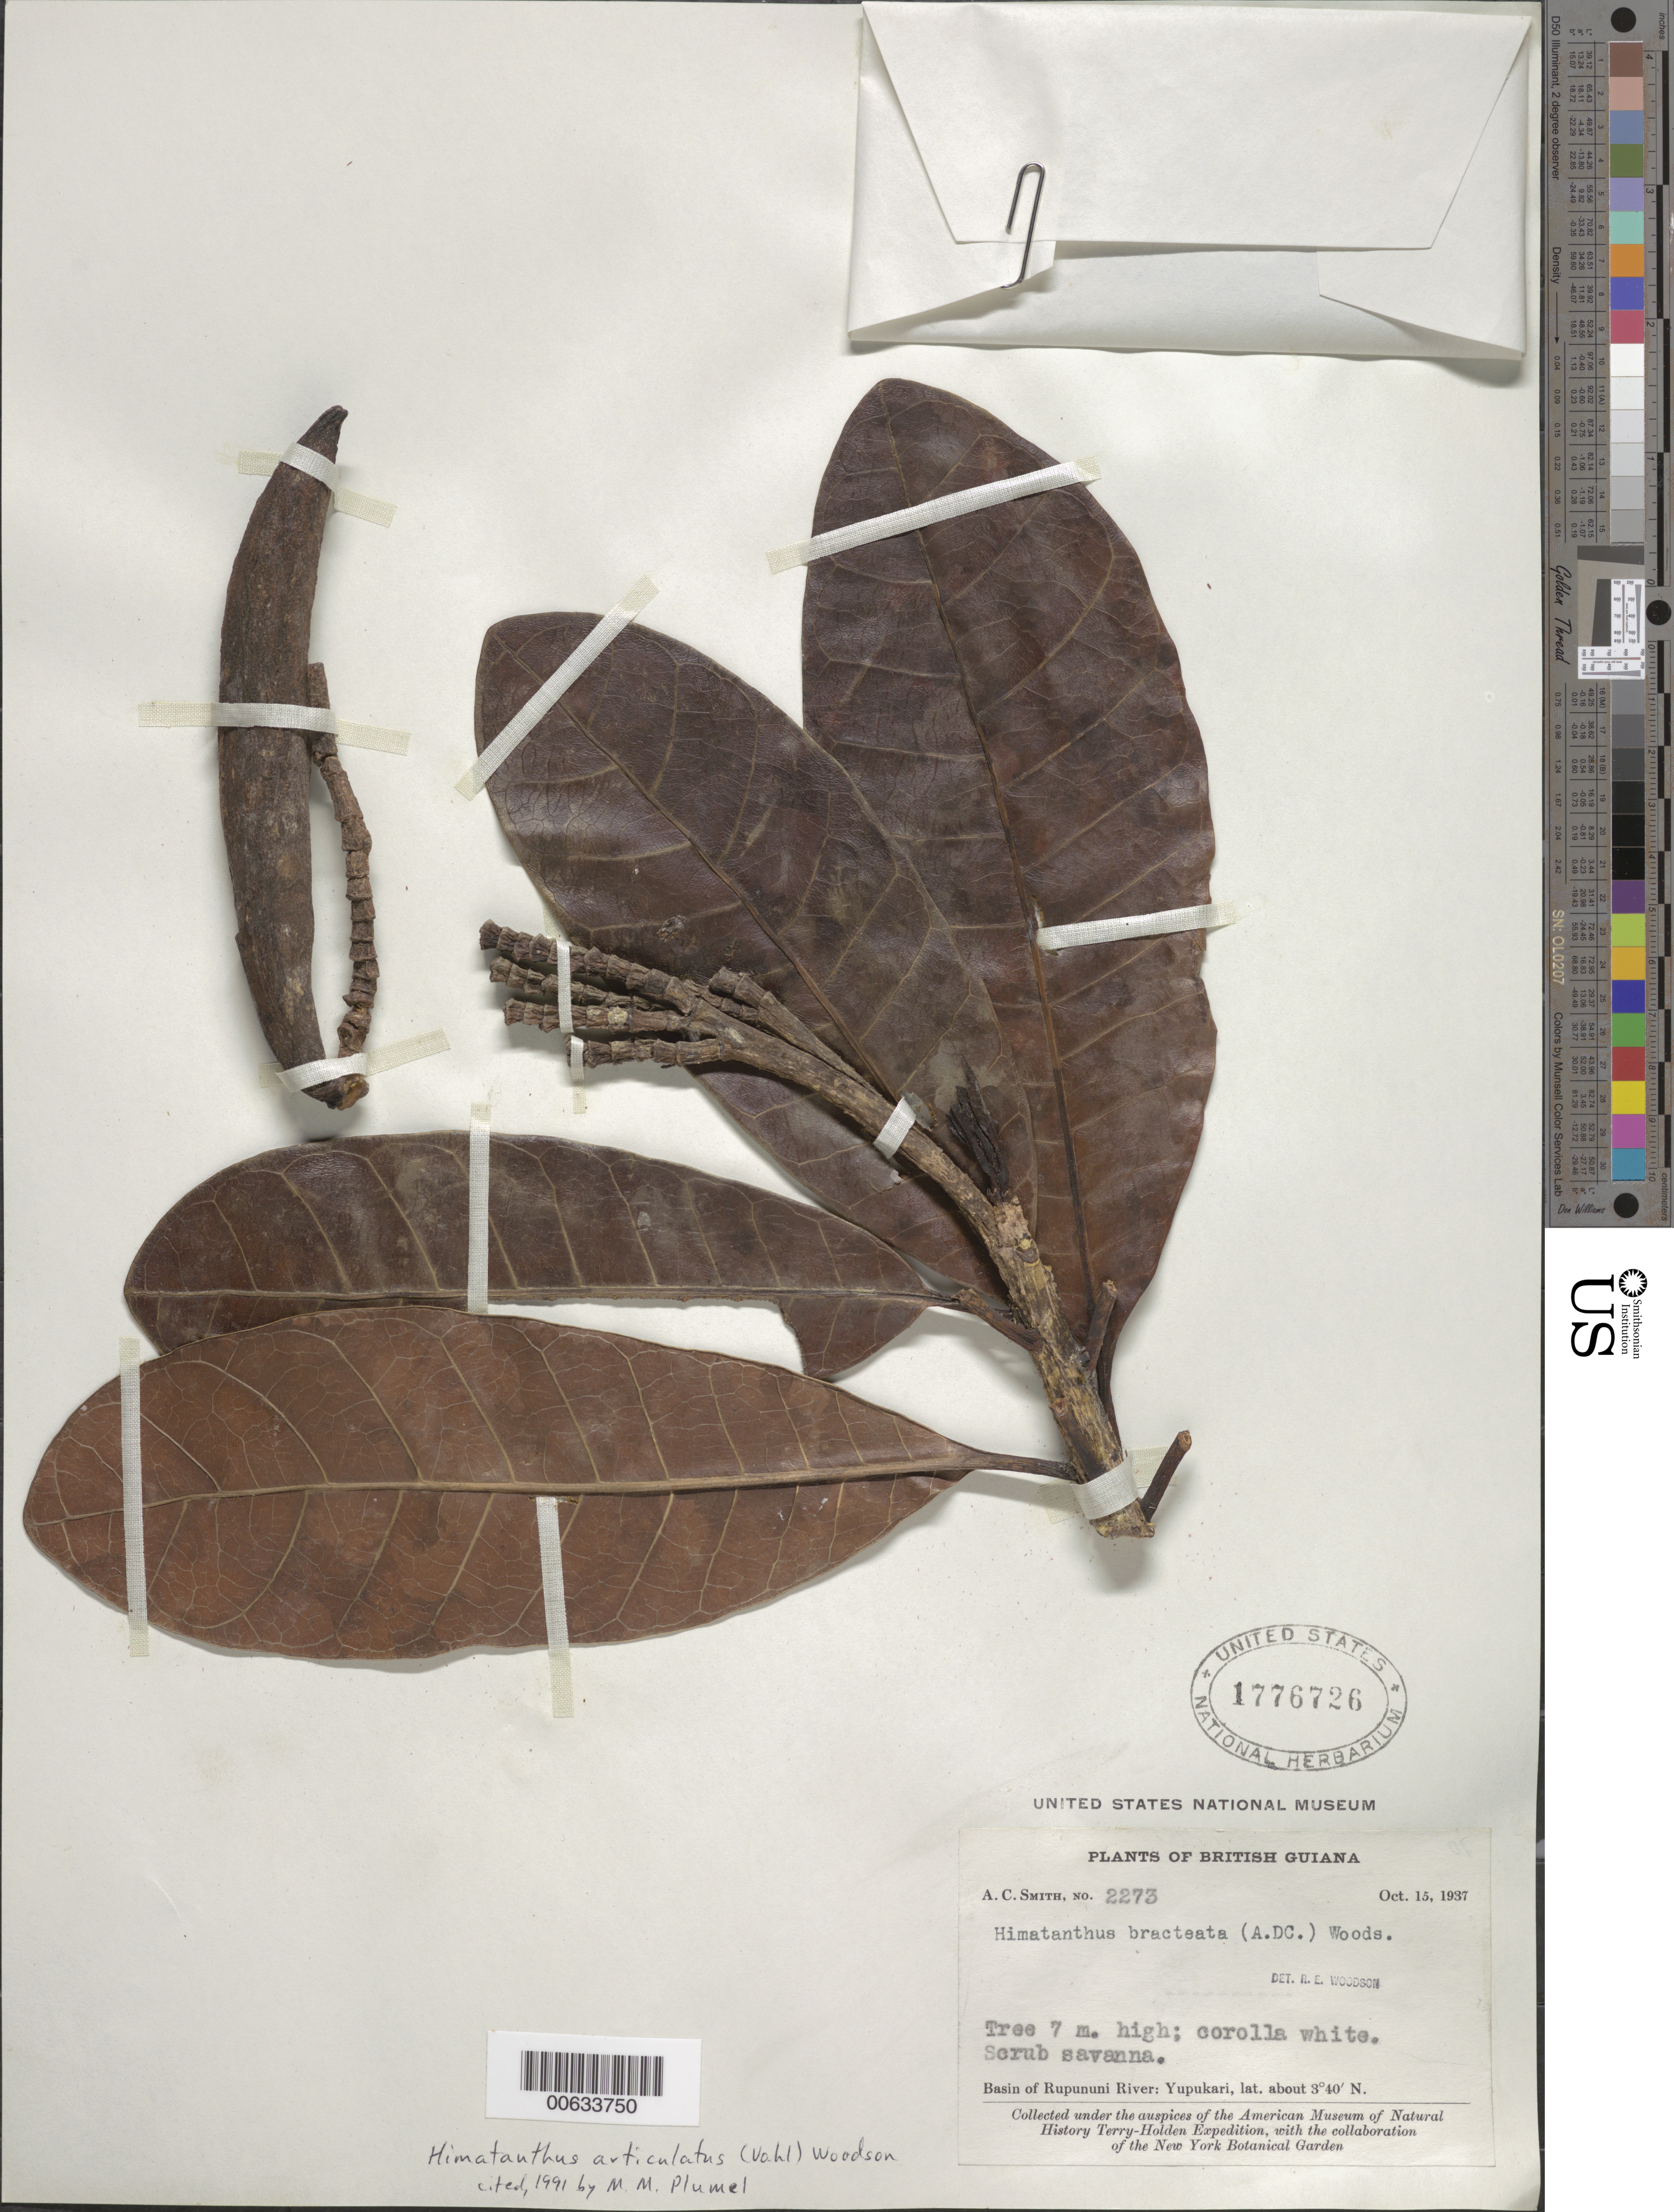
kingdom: Plantae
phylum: Tracheophyta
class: Magnoliopsida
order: Gentianales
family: Apocynaceae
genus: Himatanthus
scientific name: Himatanthus articulatus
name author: (Vahl) Woodson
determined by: Plumel, M. - M.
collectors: A. C. Smith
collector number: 2273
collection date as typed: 15-Oct-37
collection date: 1937-10-15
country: Guyana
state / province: U. Takutu-U. Essequibo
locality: Yupukari, Rupununi River basin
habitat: Scrub savanna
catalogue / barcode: US 1776726